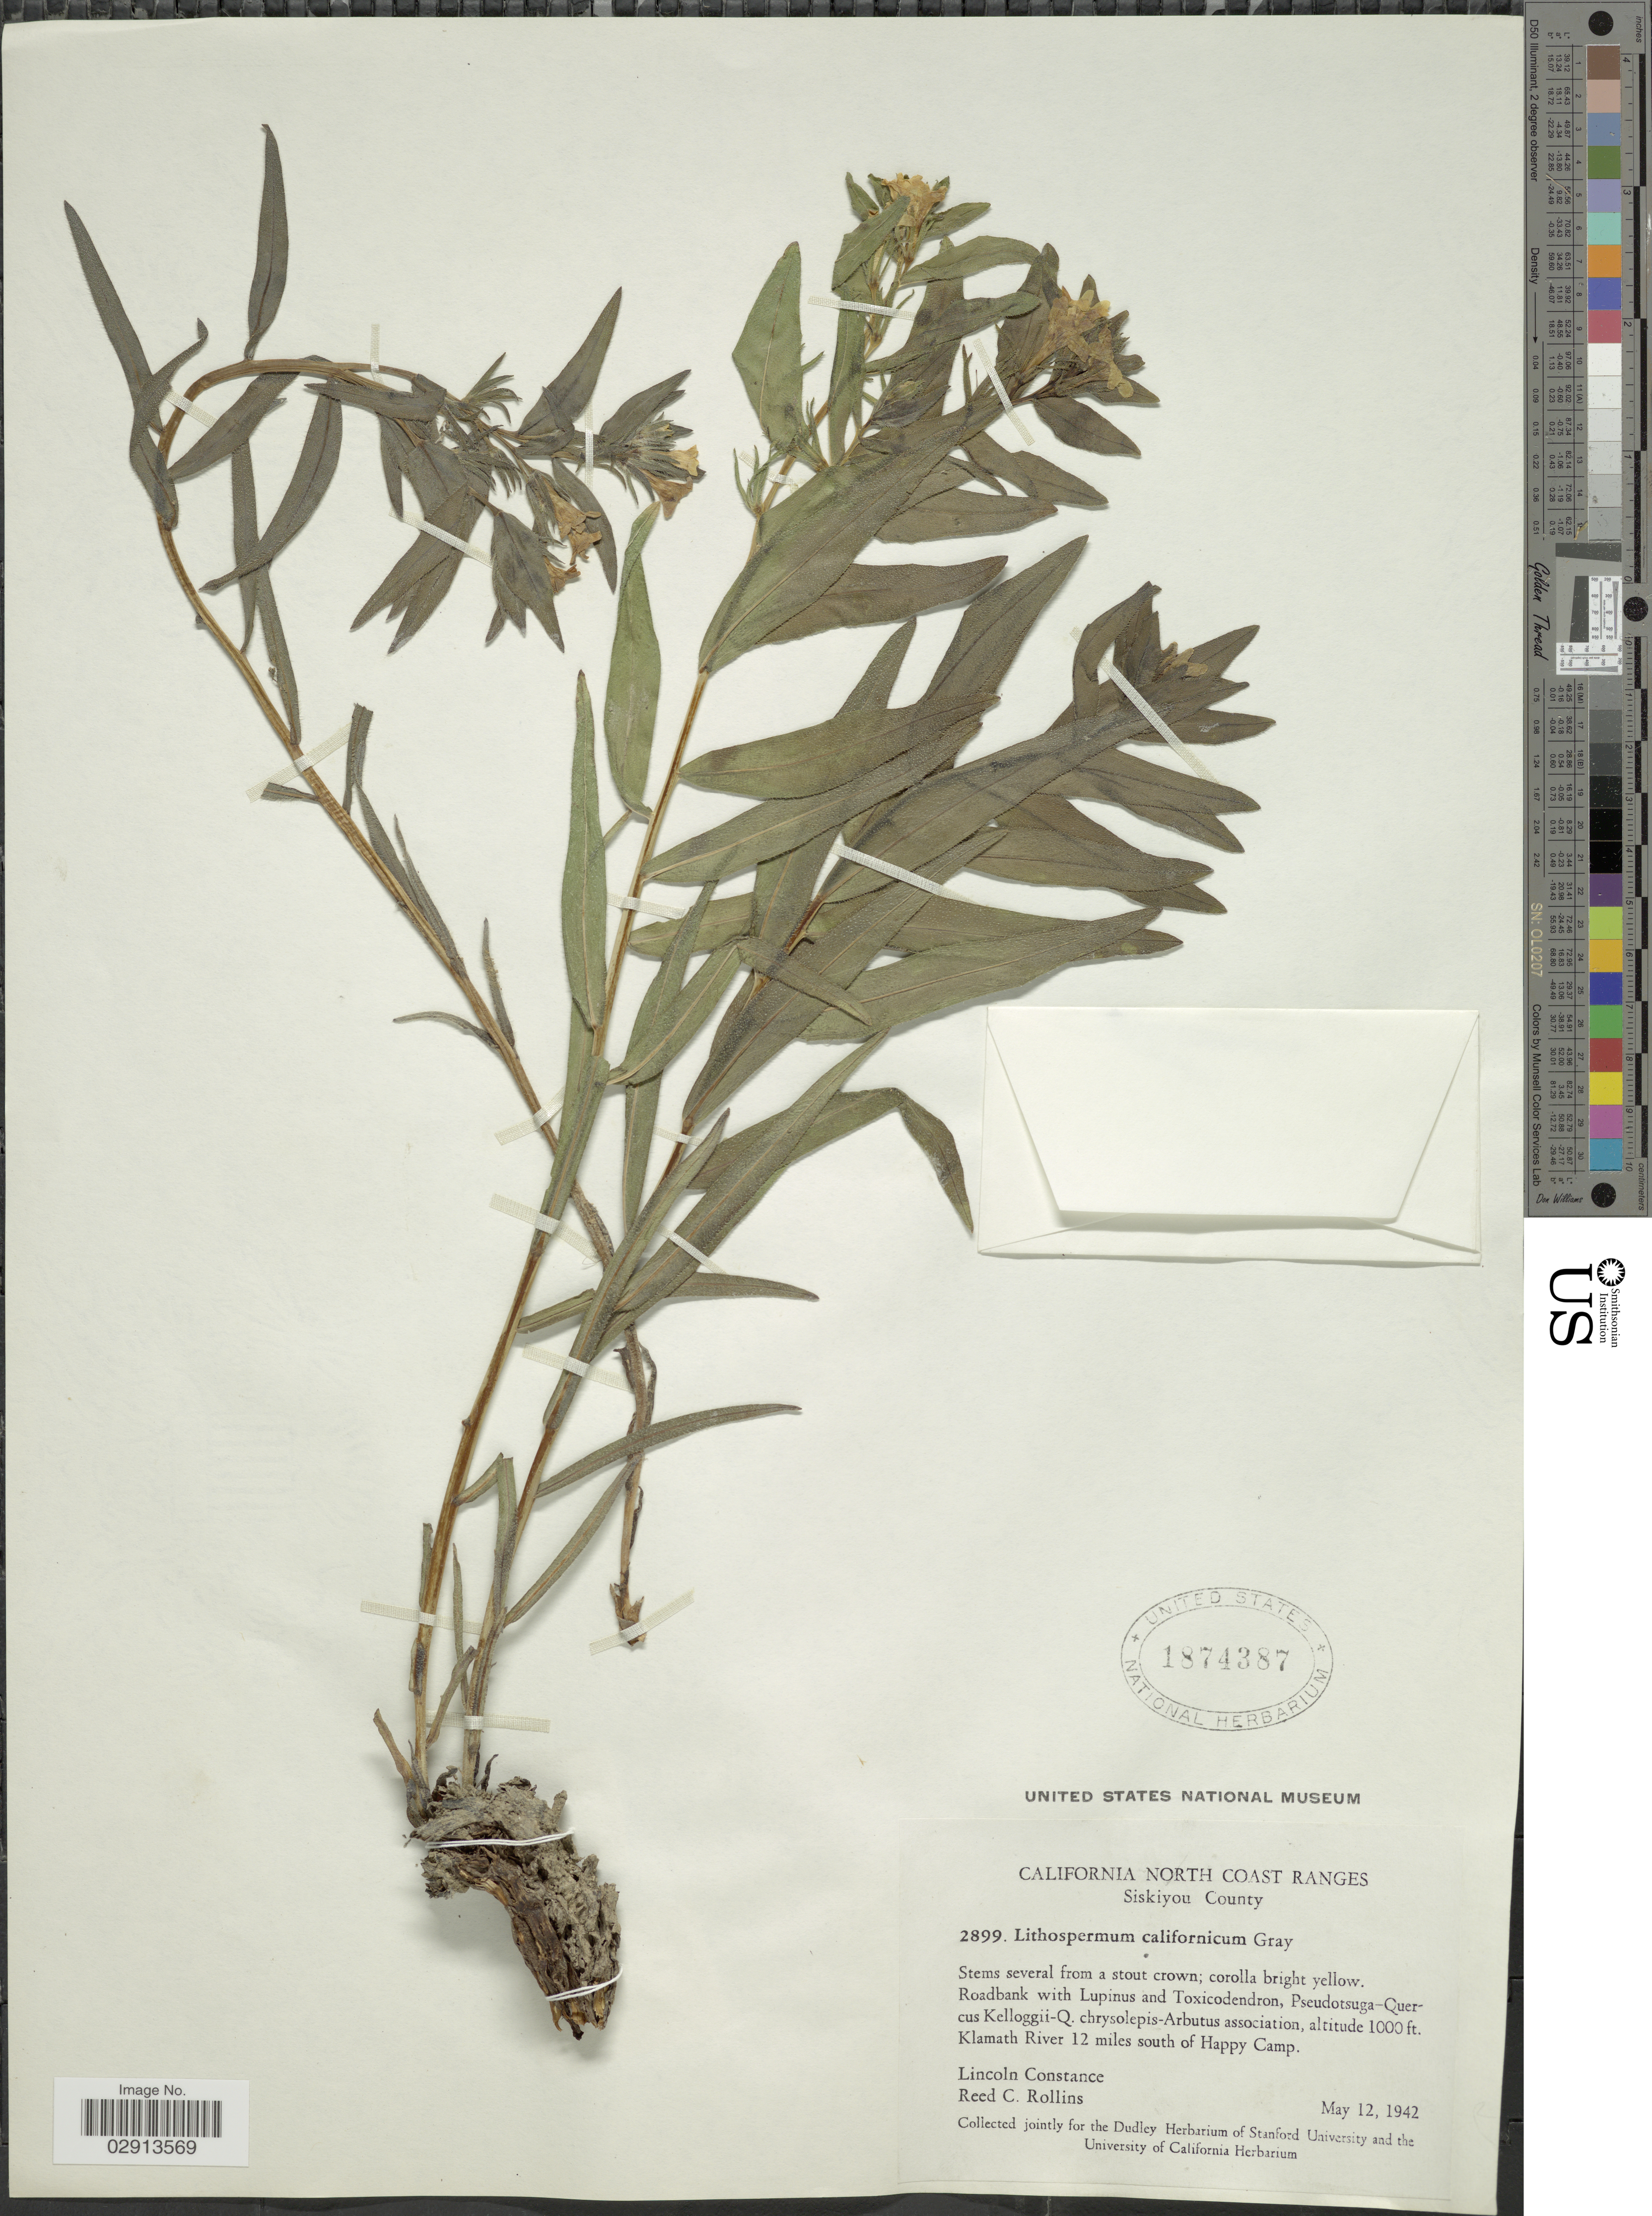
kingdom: Plantae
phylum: Tracheophyta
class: Magnoliopsida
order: Boraginales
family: Boraginaceae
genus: Lithospermum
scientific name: Lithospermum californicum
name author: A. Gray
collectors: L. Constance & R. C. Rollins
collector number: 2899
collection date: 1942-05-12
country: United States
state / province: California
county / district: Siskiyou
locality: California North Coast Ranges. Siskiyou County. Klamath River 12 miles south of Happy Camp.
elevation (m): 305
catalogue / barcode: US 1874387